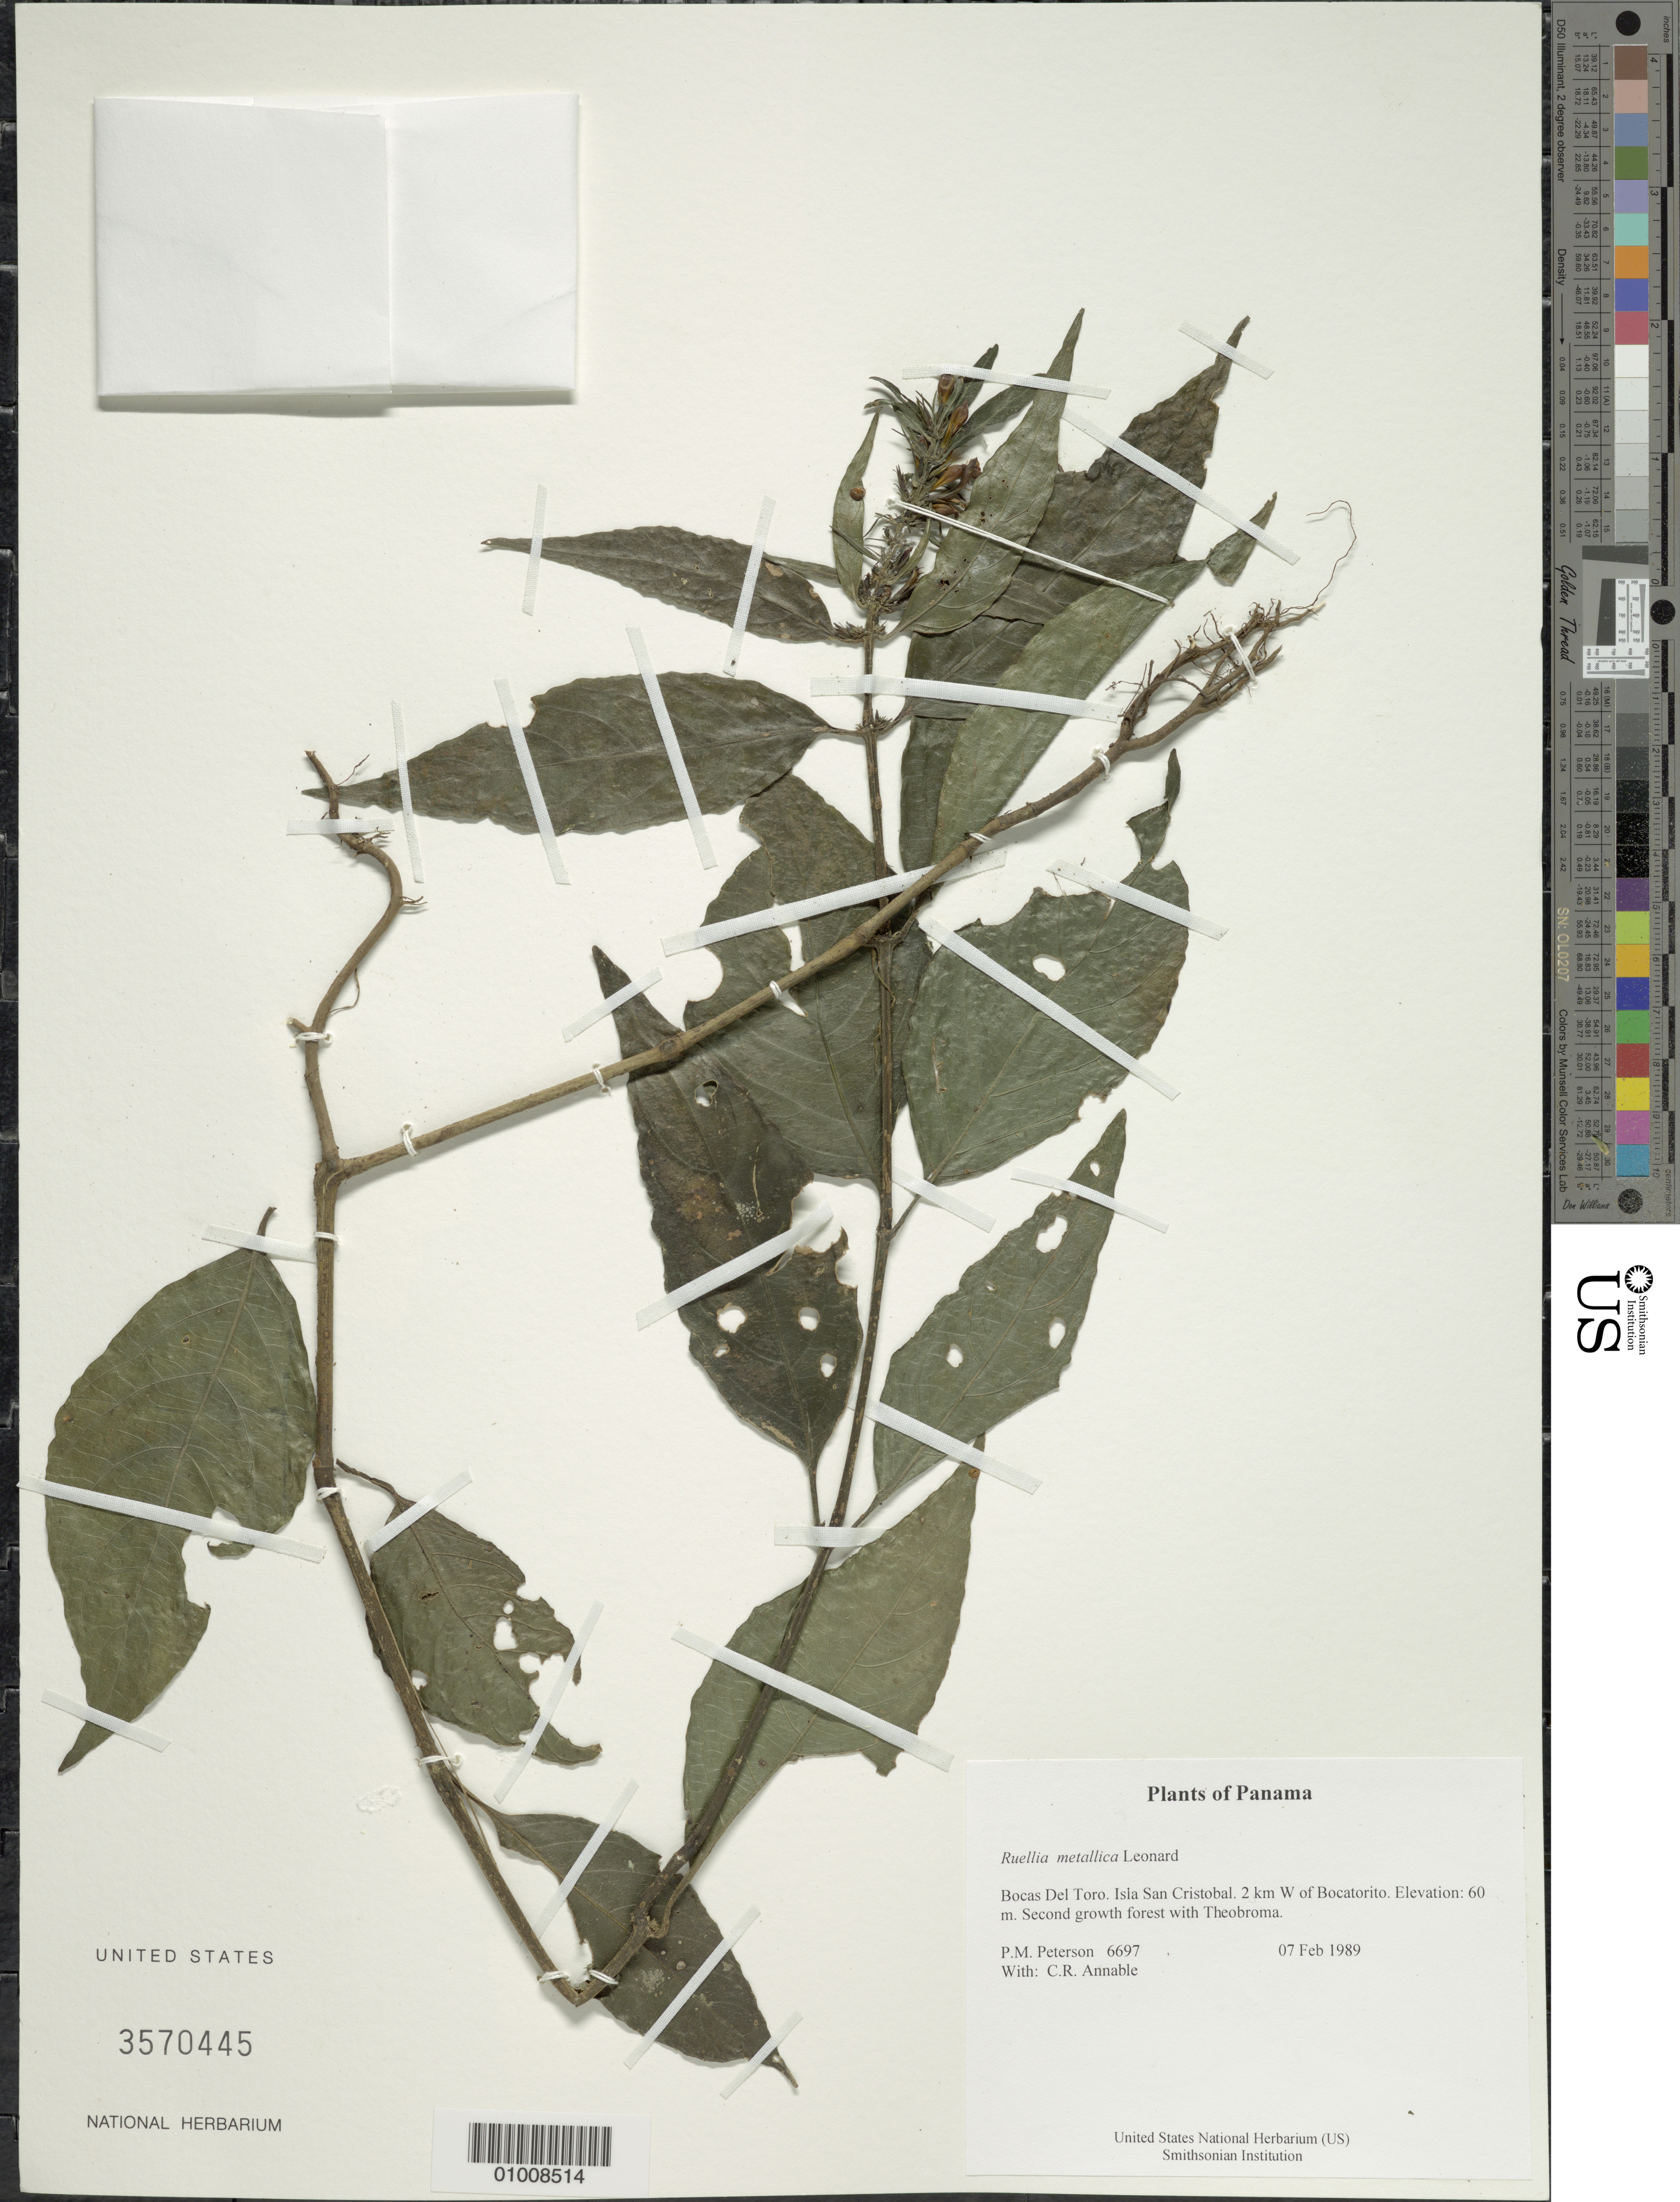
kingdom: Plantae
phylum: Tracheophyta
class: Magnoliopsida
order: Lamiales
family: Acanthaceae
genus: Ruellia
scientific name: Ruellia metallica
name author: Leonard in Standl.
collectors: P. M. Peterson & C. R. Annable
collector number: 06697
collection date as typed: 07 Feb 1989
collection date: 1989-02-07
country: Panama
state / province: Bocas del Toro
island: San Cristobal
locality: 2 km W of Bocatorito.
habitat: Second growth forest with Theobroma.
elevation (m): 60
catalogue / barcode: US 3570445